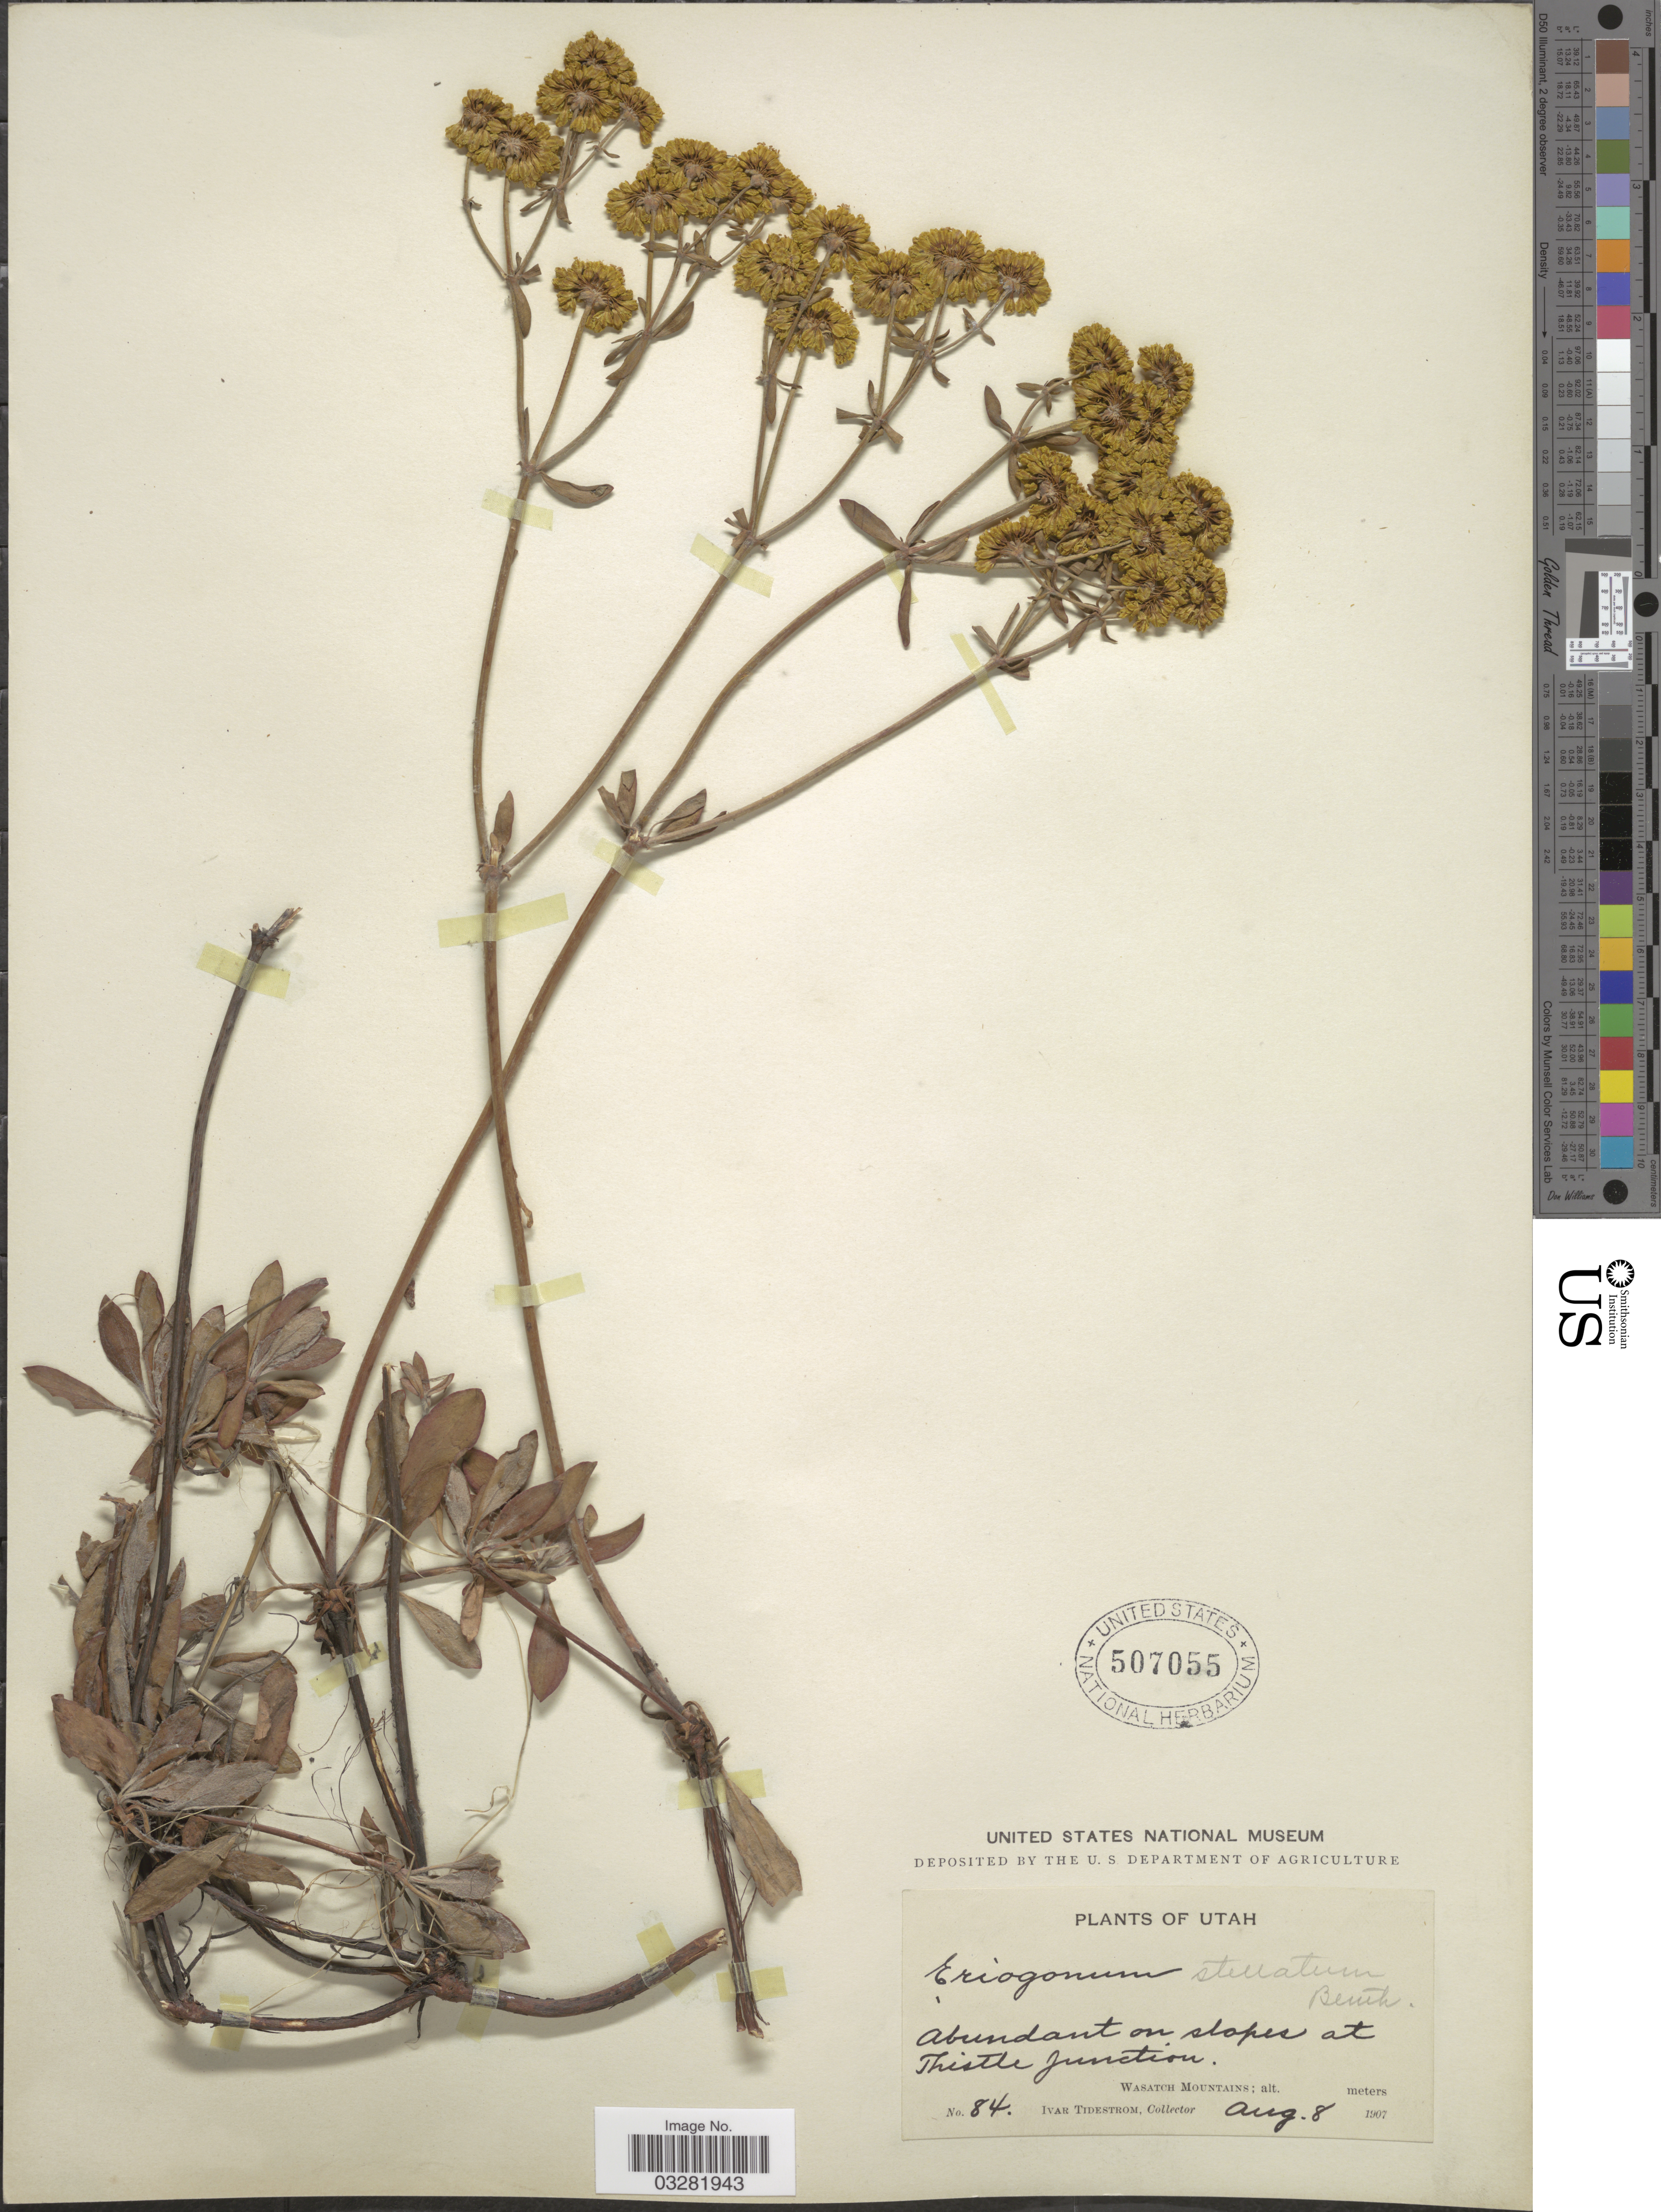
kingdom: Plantae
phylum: Tracheophyta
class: Magnoliopsida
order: Caryophyllales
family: Polygonaceae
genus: Eriogonum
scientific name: Eriogonum umbellatum var. subaridum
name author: S. Stokes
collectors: I. F. Tidestrom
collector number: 84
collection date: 1907-08-08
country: United States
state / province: Utah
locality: Abundant on slopes at Thistle Junction. Wasatch Mountains.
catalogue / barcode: US 507055